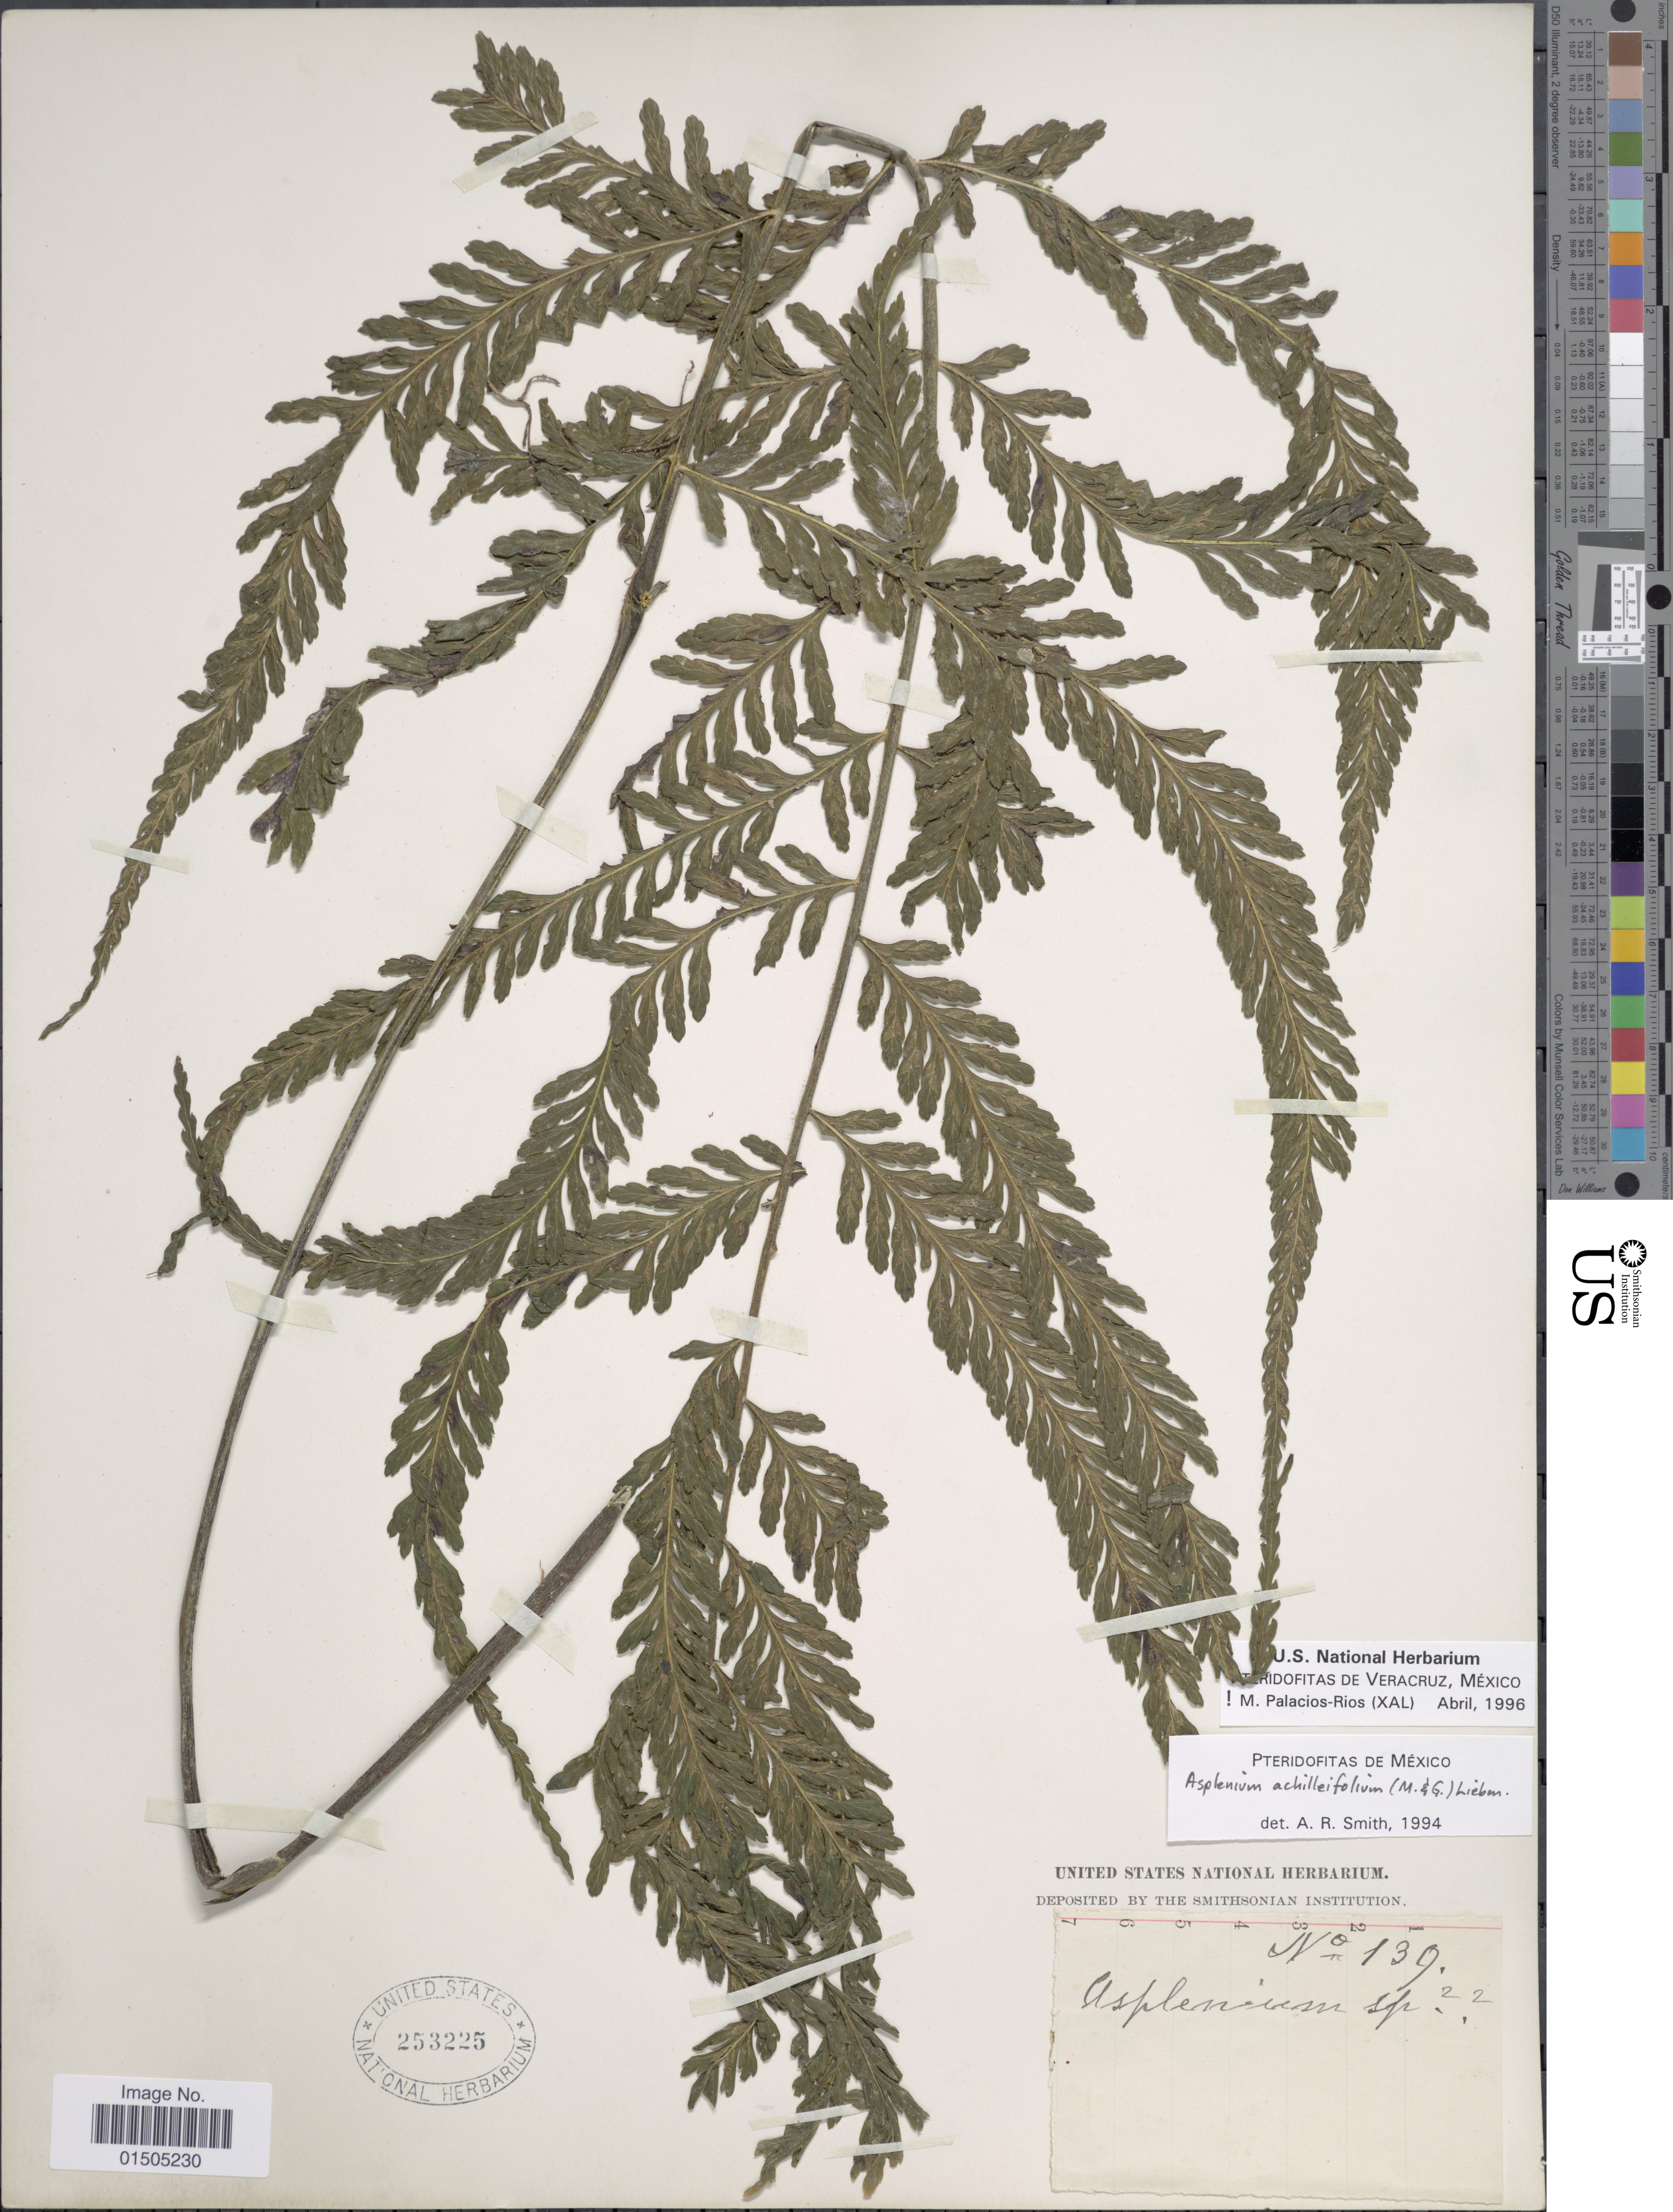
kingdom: Plantae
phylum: Tracheophyta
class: Polypodiopsida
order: Polypodiales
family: Aspleniaceae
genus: Asplenium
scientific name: Asplenium achilleifolium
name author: (M. Martens & Galeotti) Liebm.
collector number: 139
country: Mexico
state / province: Veracruz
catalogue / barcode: US 253225